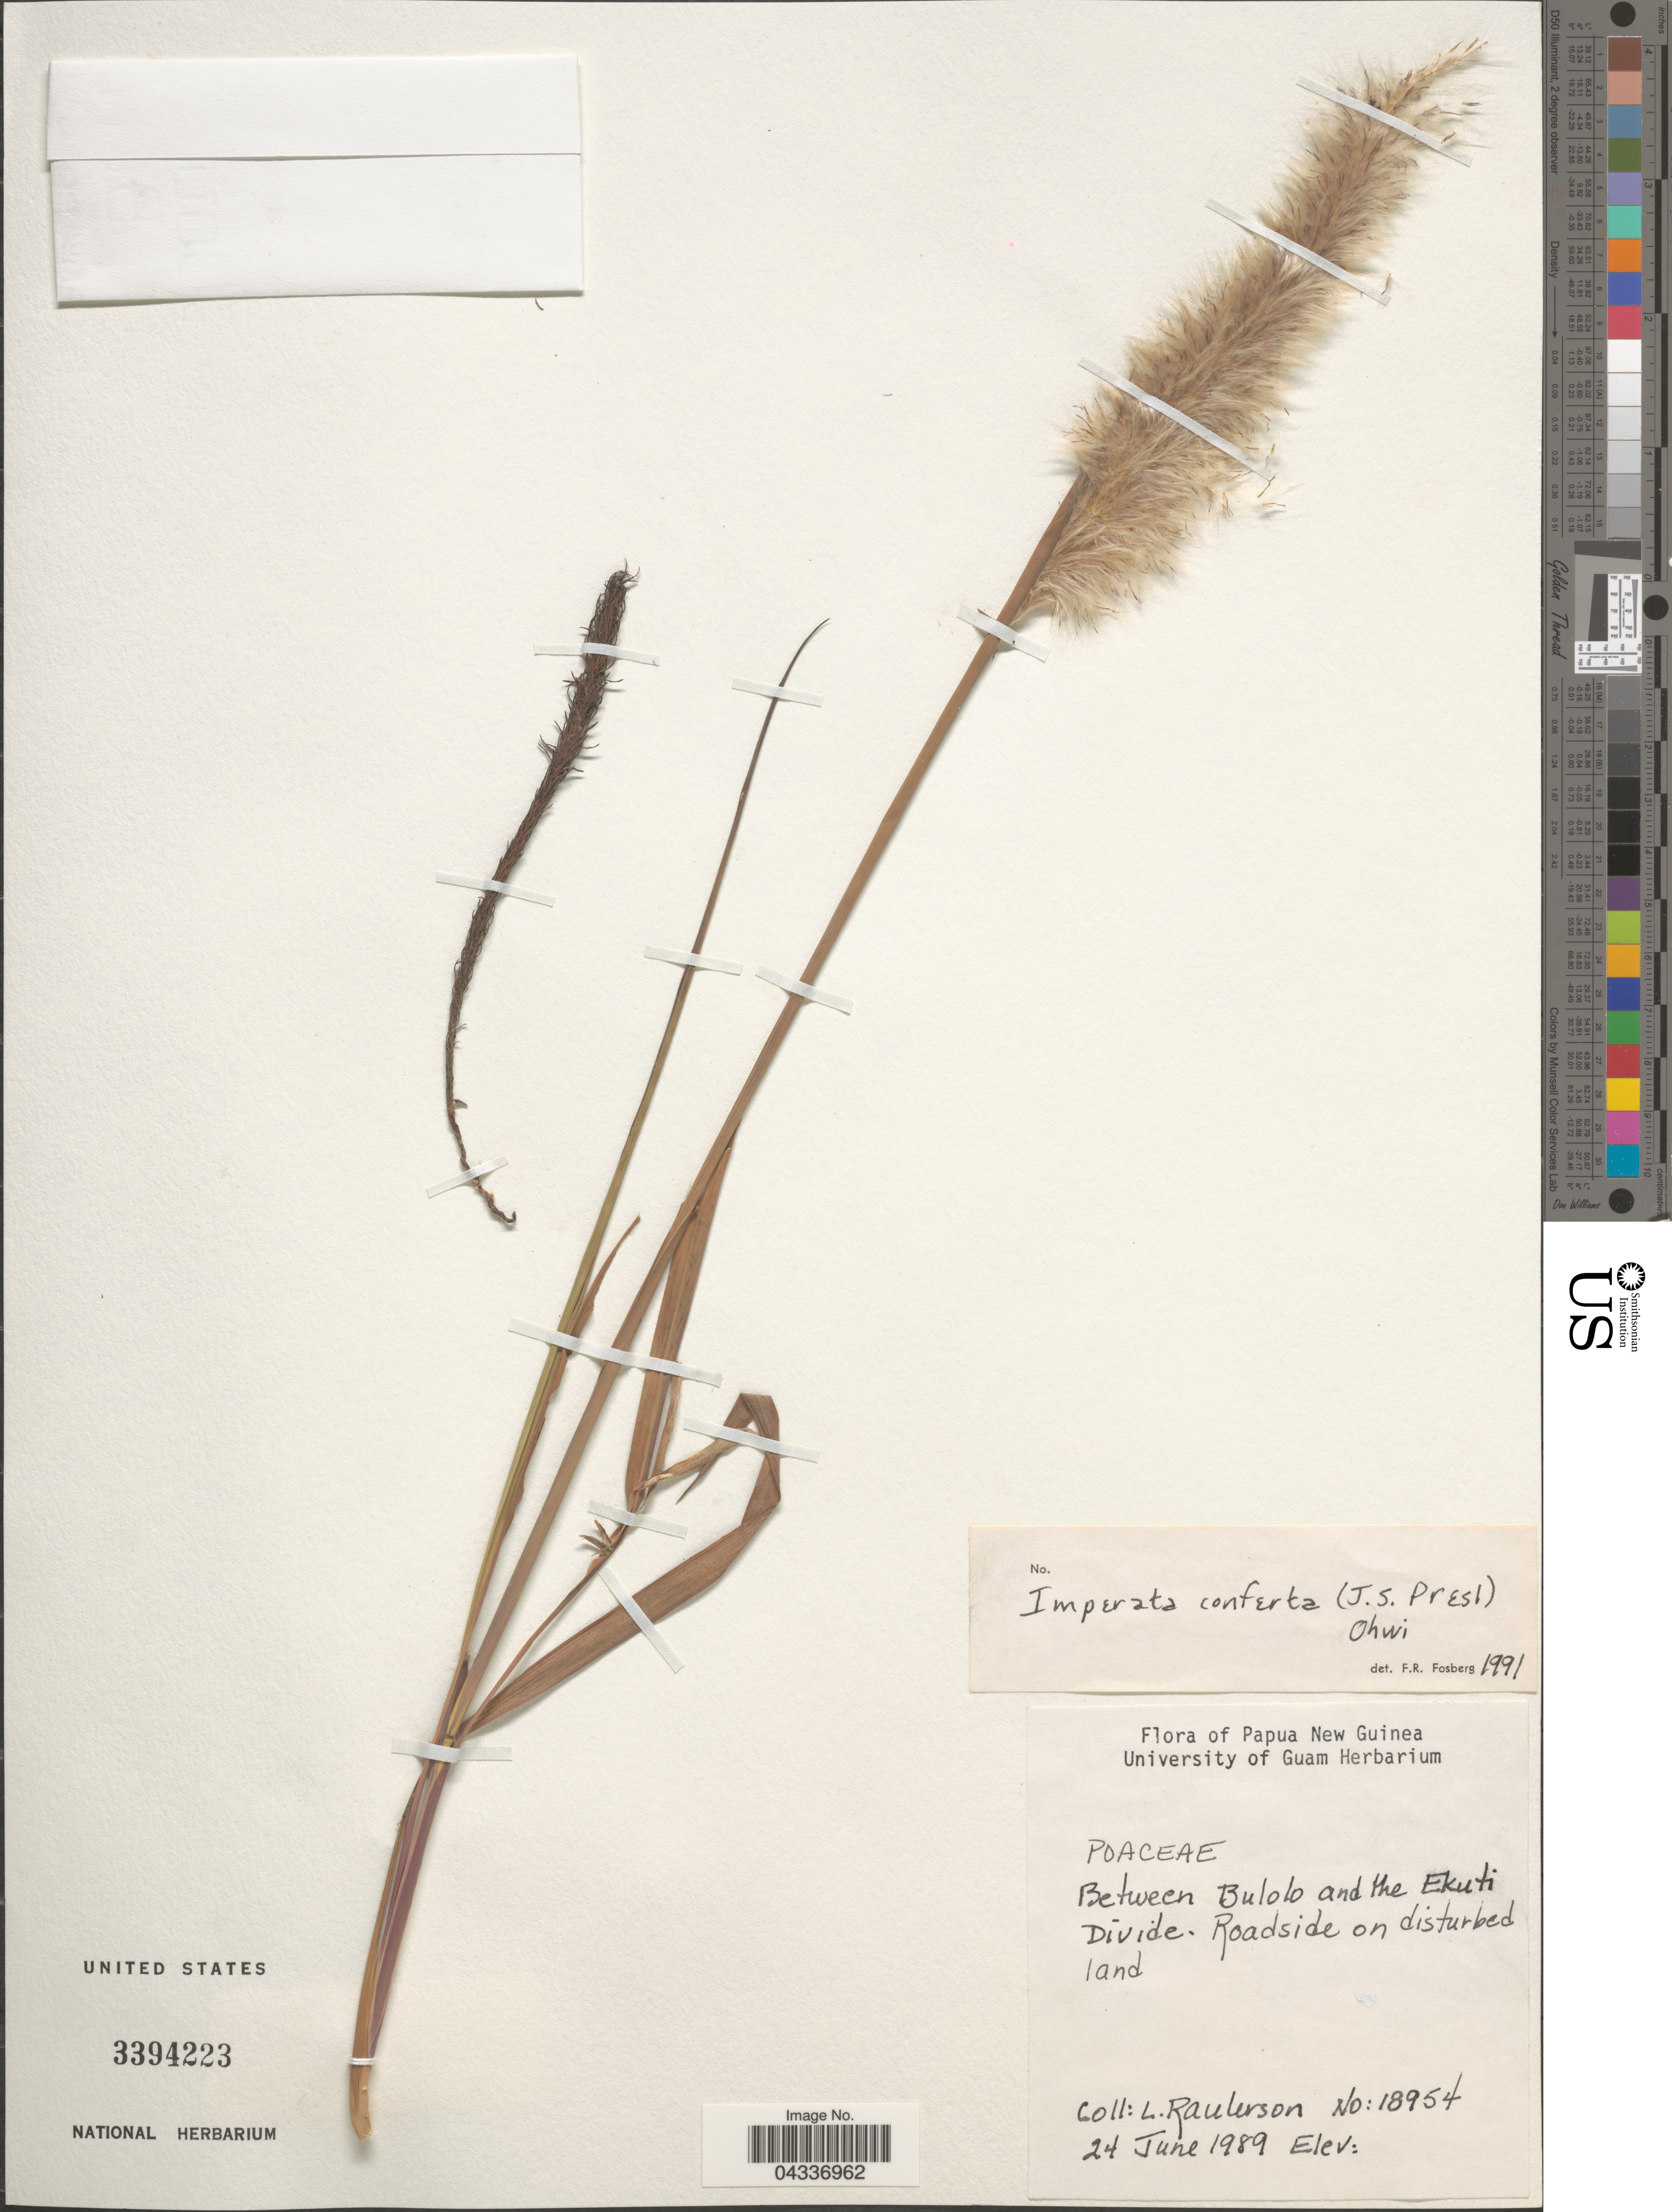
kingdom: Plantae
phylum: Tracheophyta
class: Liliopsida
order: Poales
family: Poaceae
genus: Imperata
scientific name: Imperata conferta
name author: (J. Presl) Ohwi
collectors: L. Raulerson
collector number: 18954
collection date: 1989-06-24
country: Papua New Guinea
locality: Between Bulolo and the Ekuti Divide.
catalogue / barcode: US 3394223